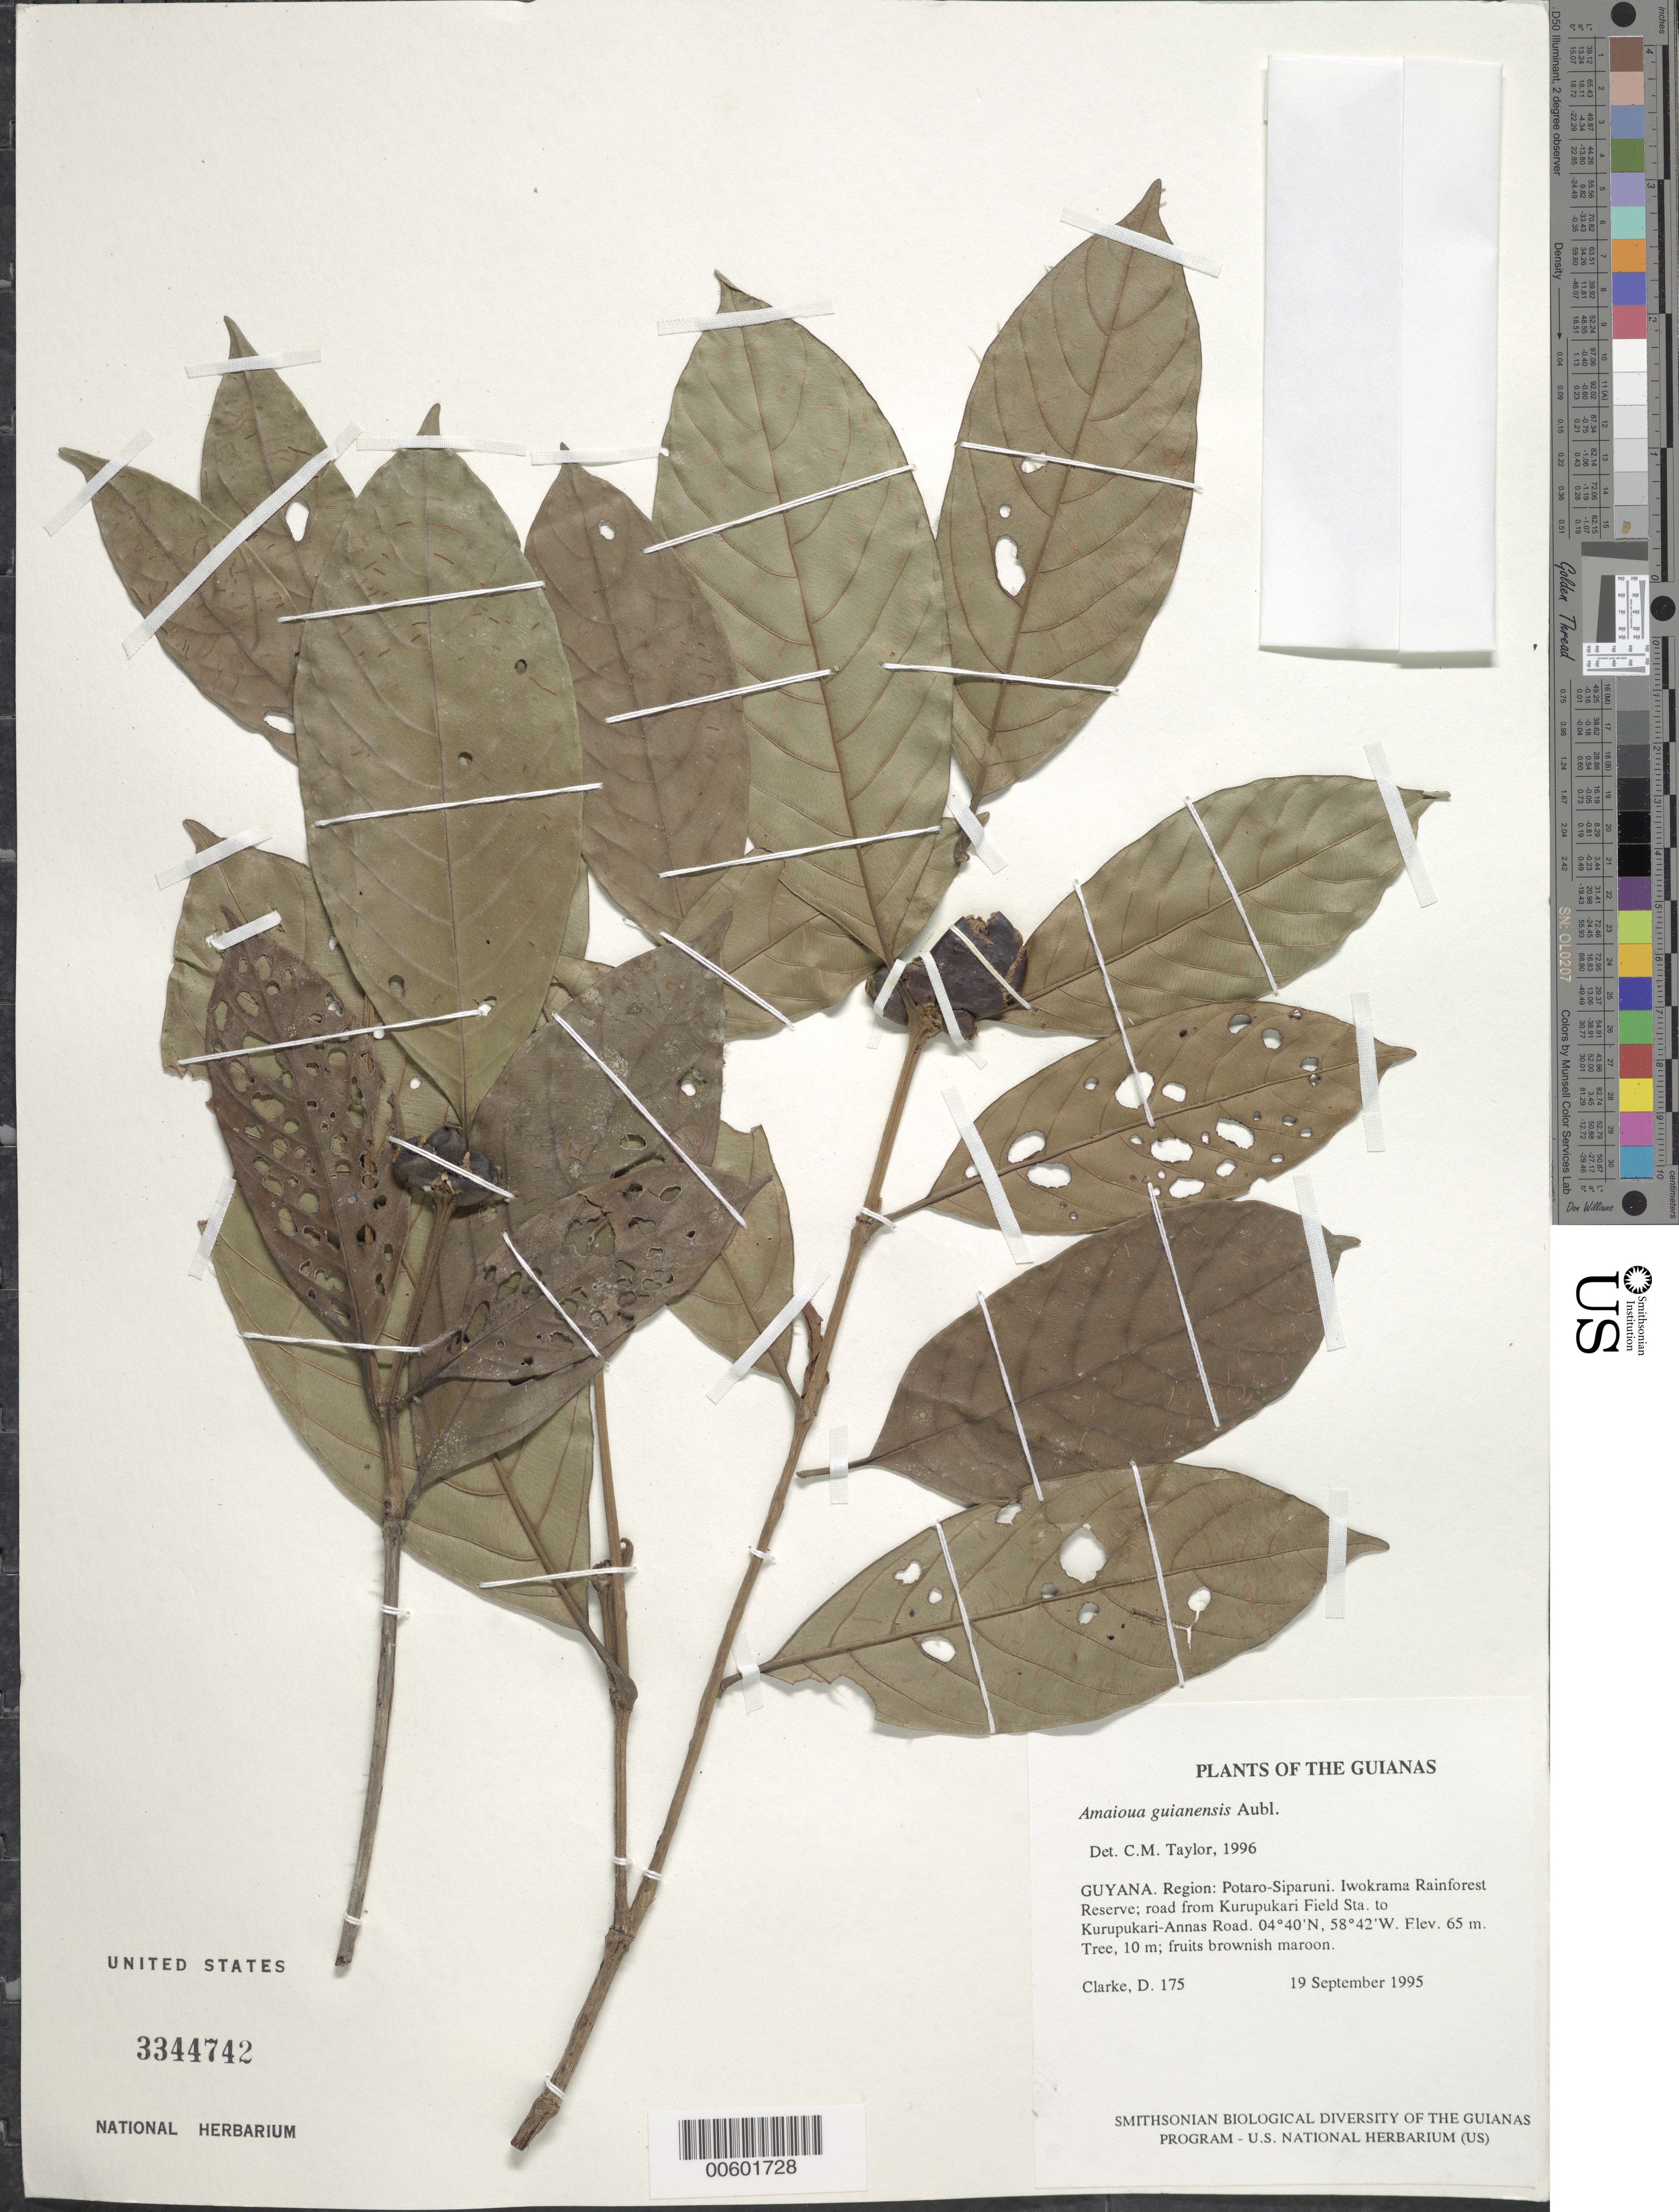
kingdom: Plantae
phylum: Tracheophyta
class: Magnoliopsida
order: Gentianales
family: Rubiaceae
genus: Amaioua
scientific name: Amaioua guianensis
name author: Aubl.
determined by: Taylor, Charlotte M.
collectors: H. D. Clarke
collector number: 175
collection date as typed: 19 September 1995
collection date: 1995-09-19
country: Guyana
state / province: Potaro-Siparuni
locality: Iwokrama Rainforest Reserve; road from Kurupukari Field Sta. to Kurupukari-Annas Road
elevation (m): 65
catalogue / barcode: US 3344742